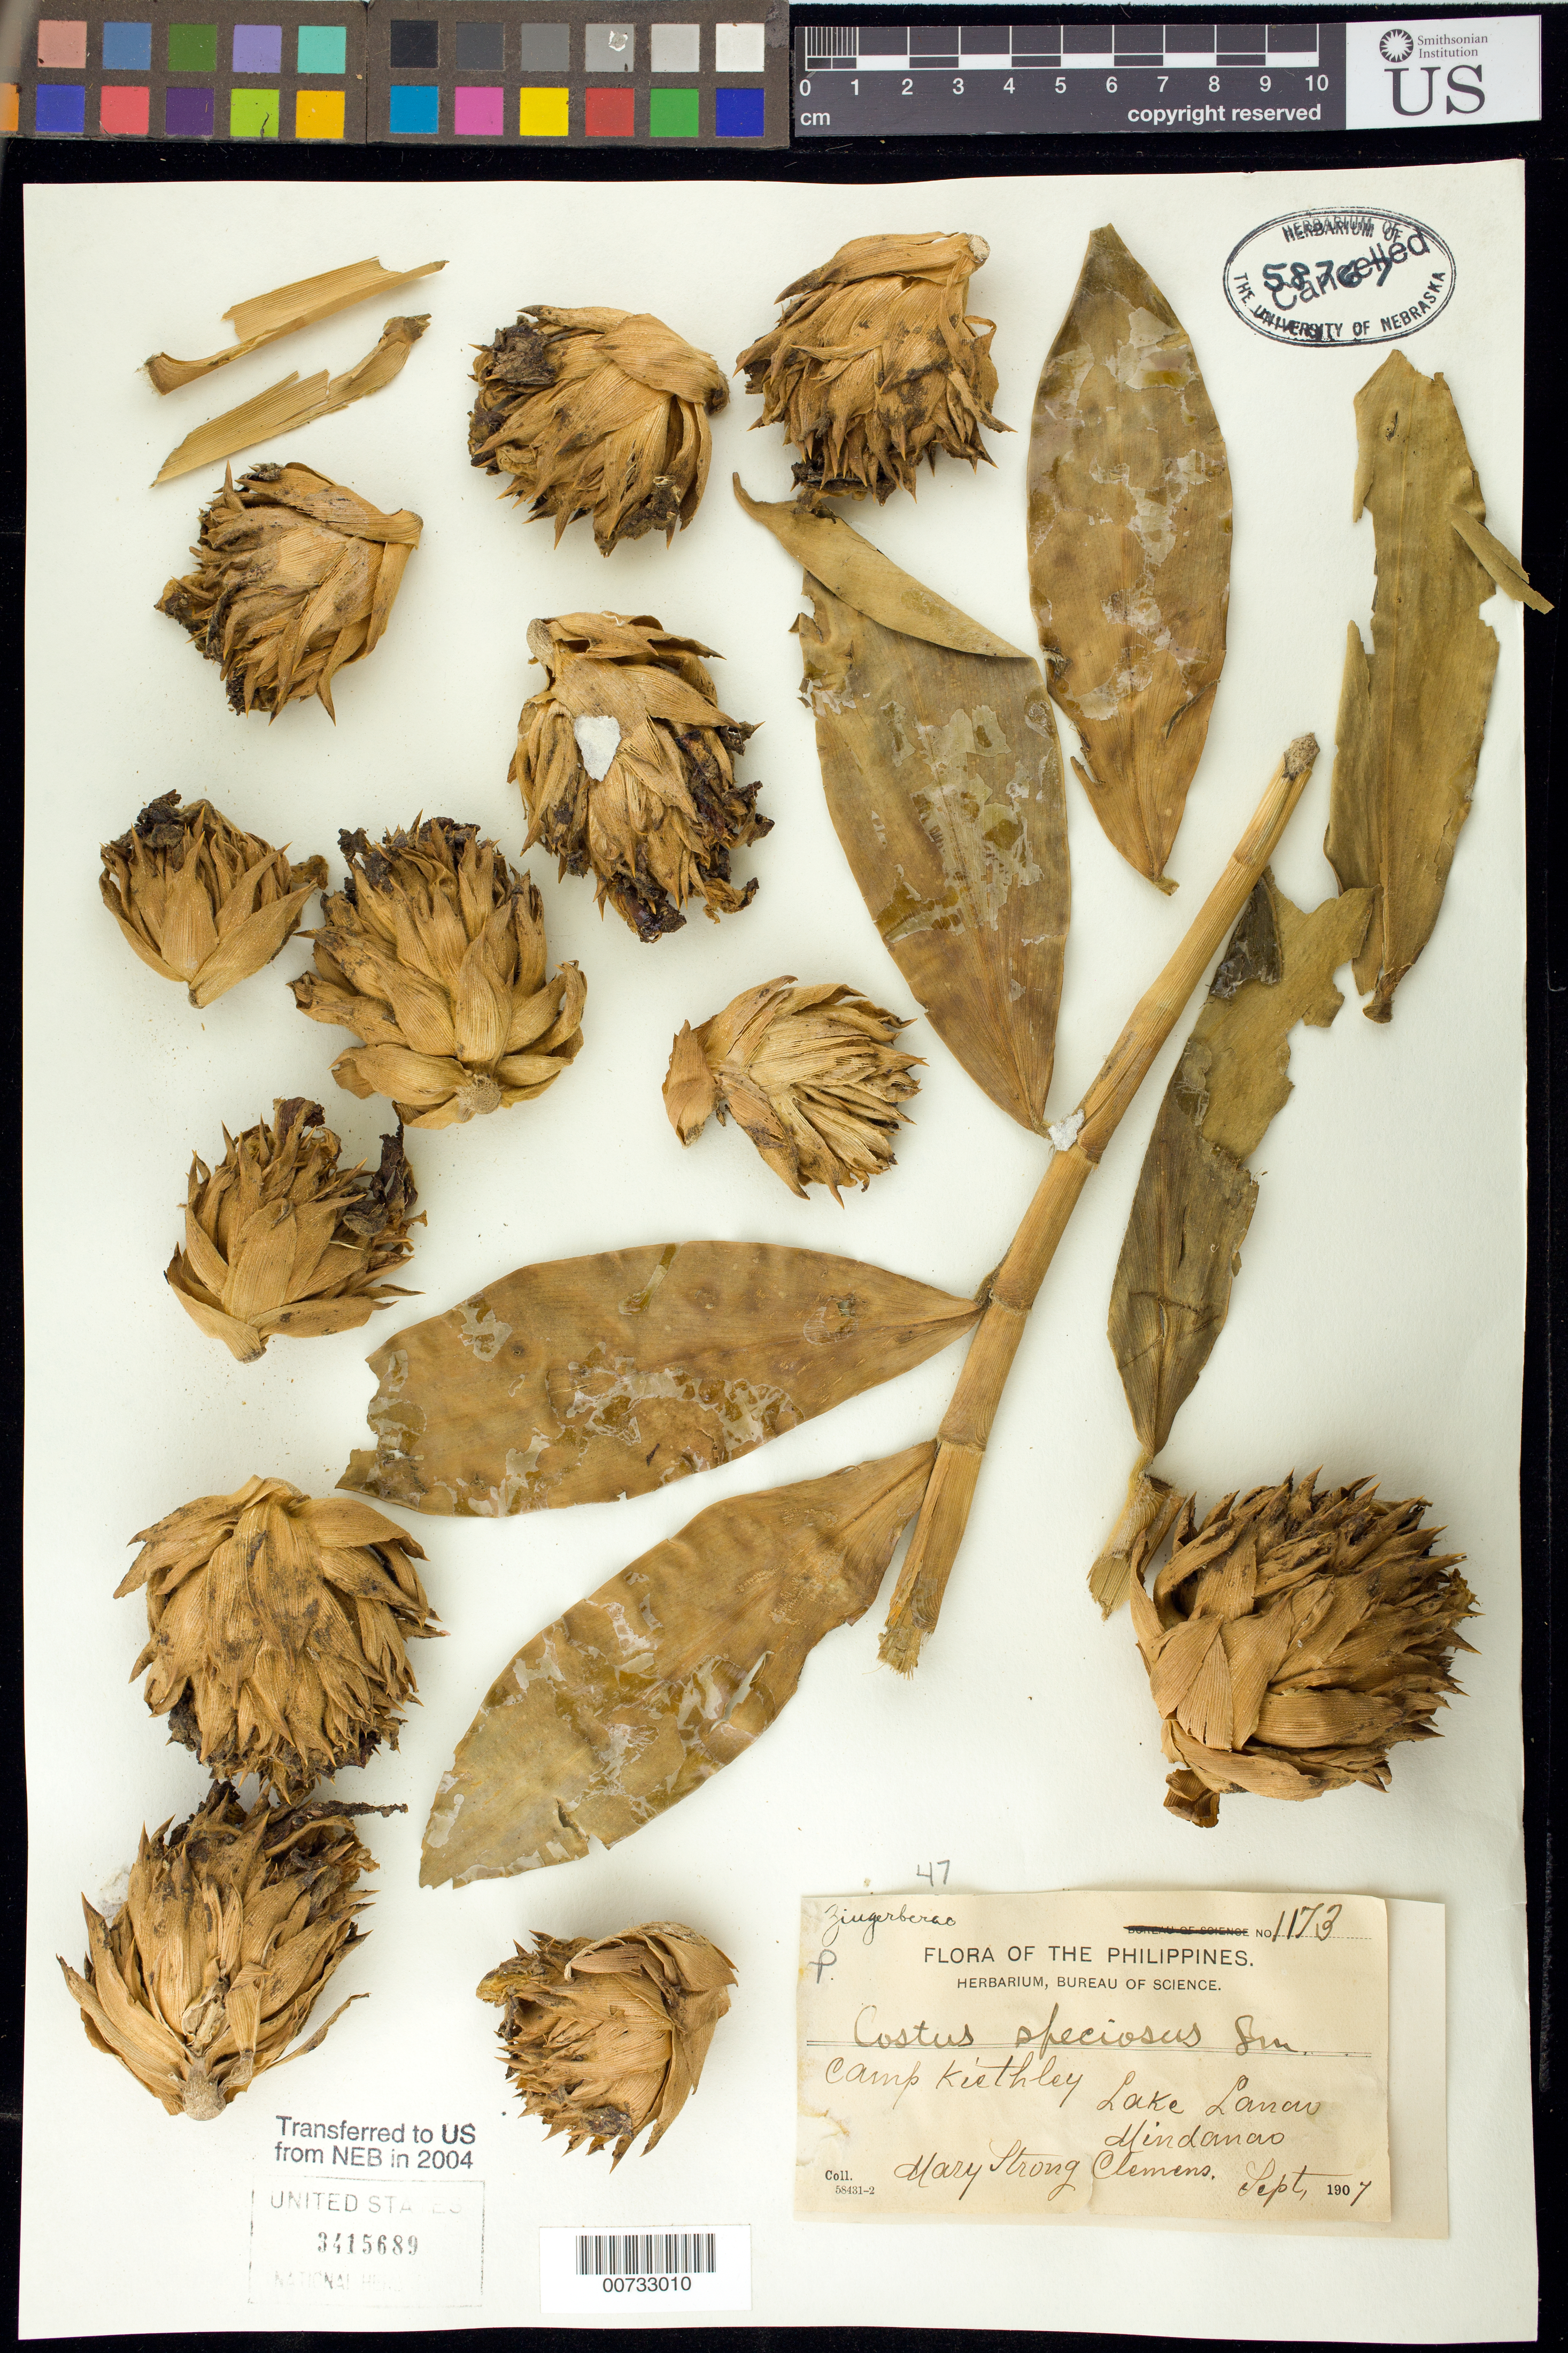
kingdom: Plantae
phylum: Tracheophyta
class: Liliopsida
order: Zingiberales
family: Costaceae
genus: Hellenia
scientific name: Hellenia speciosa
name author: (J. Koenig) S.R. Dutta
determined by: (US) Smithsonian Institution - National Museum of Natural History - Department of Botany (UNITED STATES)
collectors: M. S. Clemens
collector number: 1173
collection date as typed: Sep 1907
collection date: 1907-09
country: Philippines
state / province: Muslim Mindanao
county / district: Lanao del Sur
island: Mindanao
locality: Camp Keithley, Lake Lanao.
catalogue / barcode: US 3415689